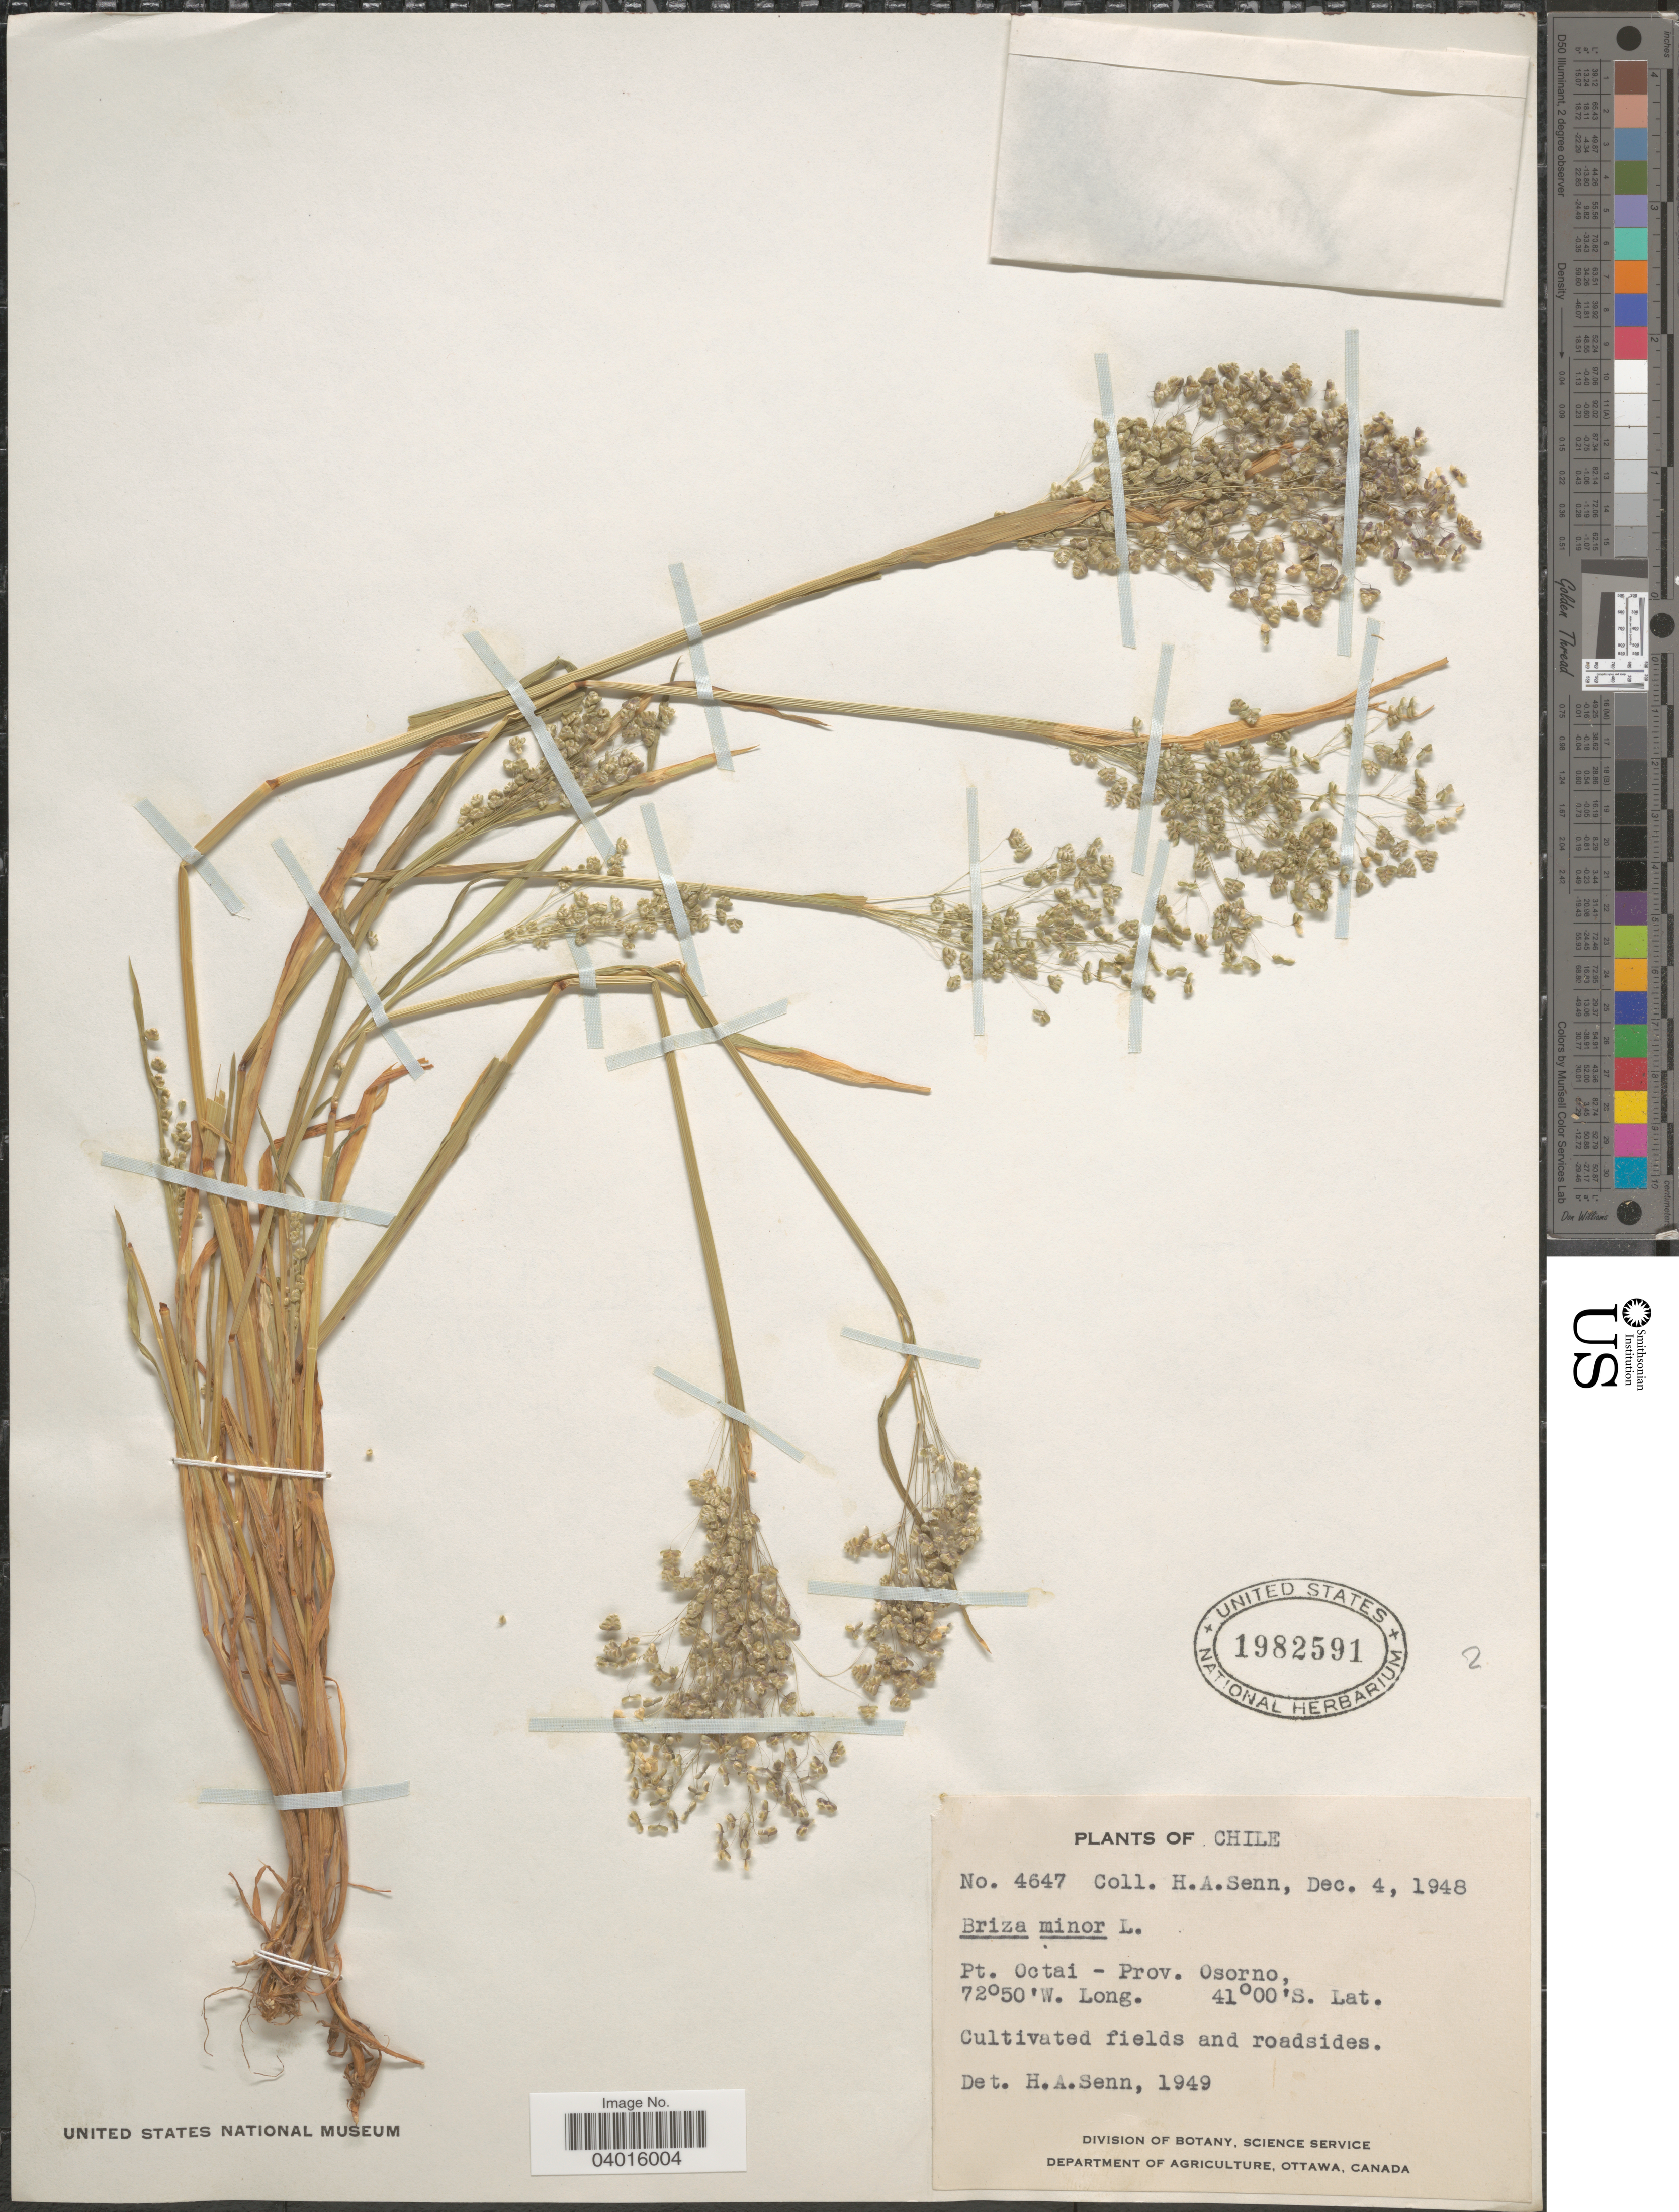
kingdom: Plantae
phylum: Tracheophyta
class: Liliopsida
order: Poales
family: Poaceae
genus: Briza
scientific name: Briza minor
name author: L.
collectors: H. Senn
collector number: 4647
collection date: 1948-12-04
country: Chile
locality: Pt. Octai - Prov. Osorno.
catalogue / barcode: US 1982591